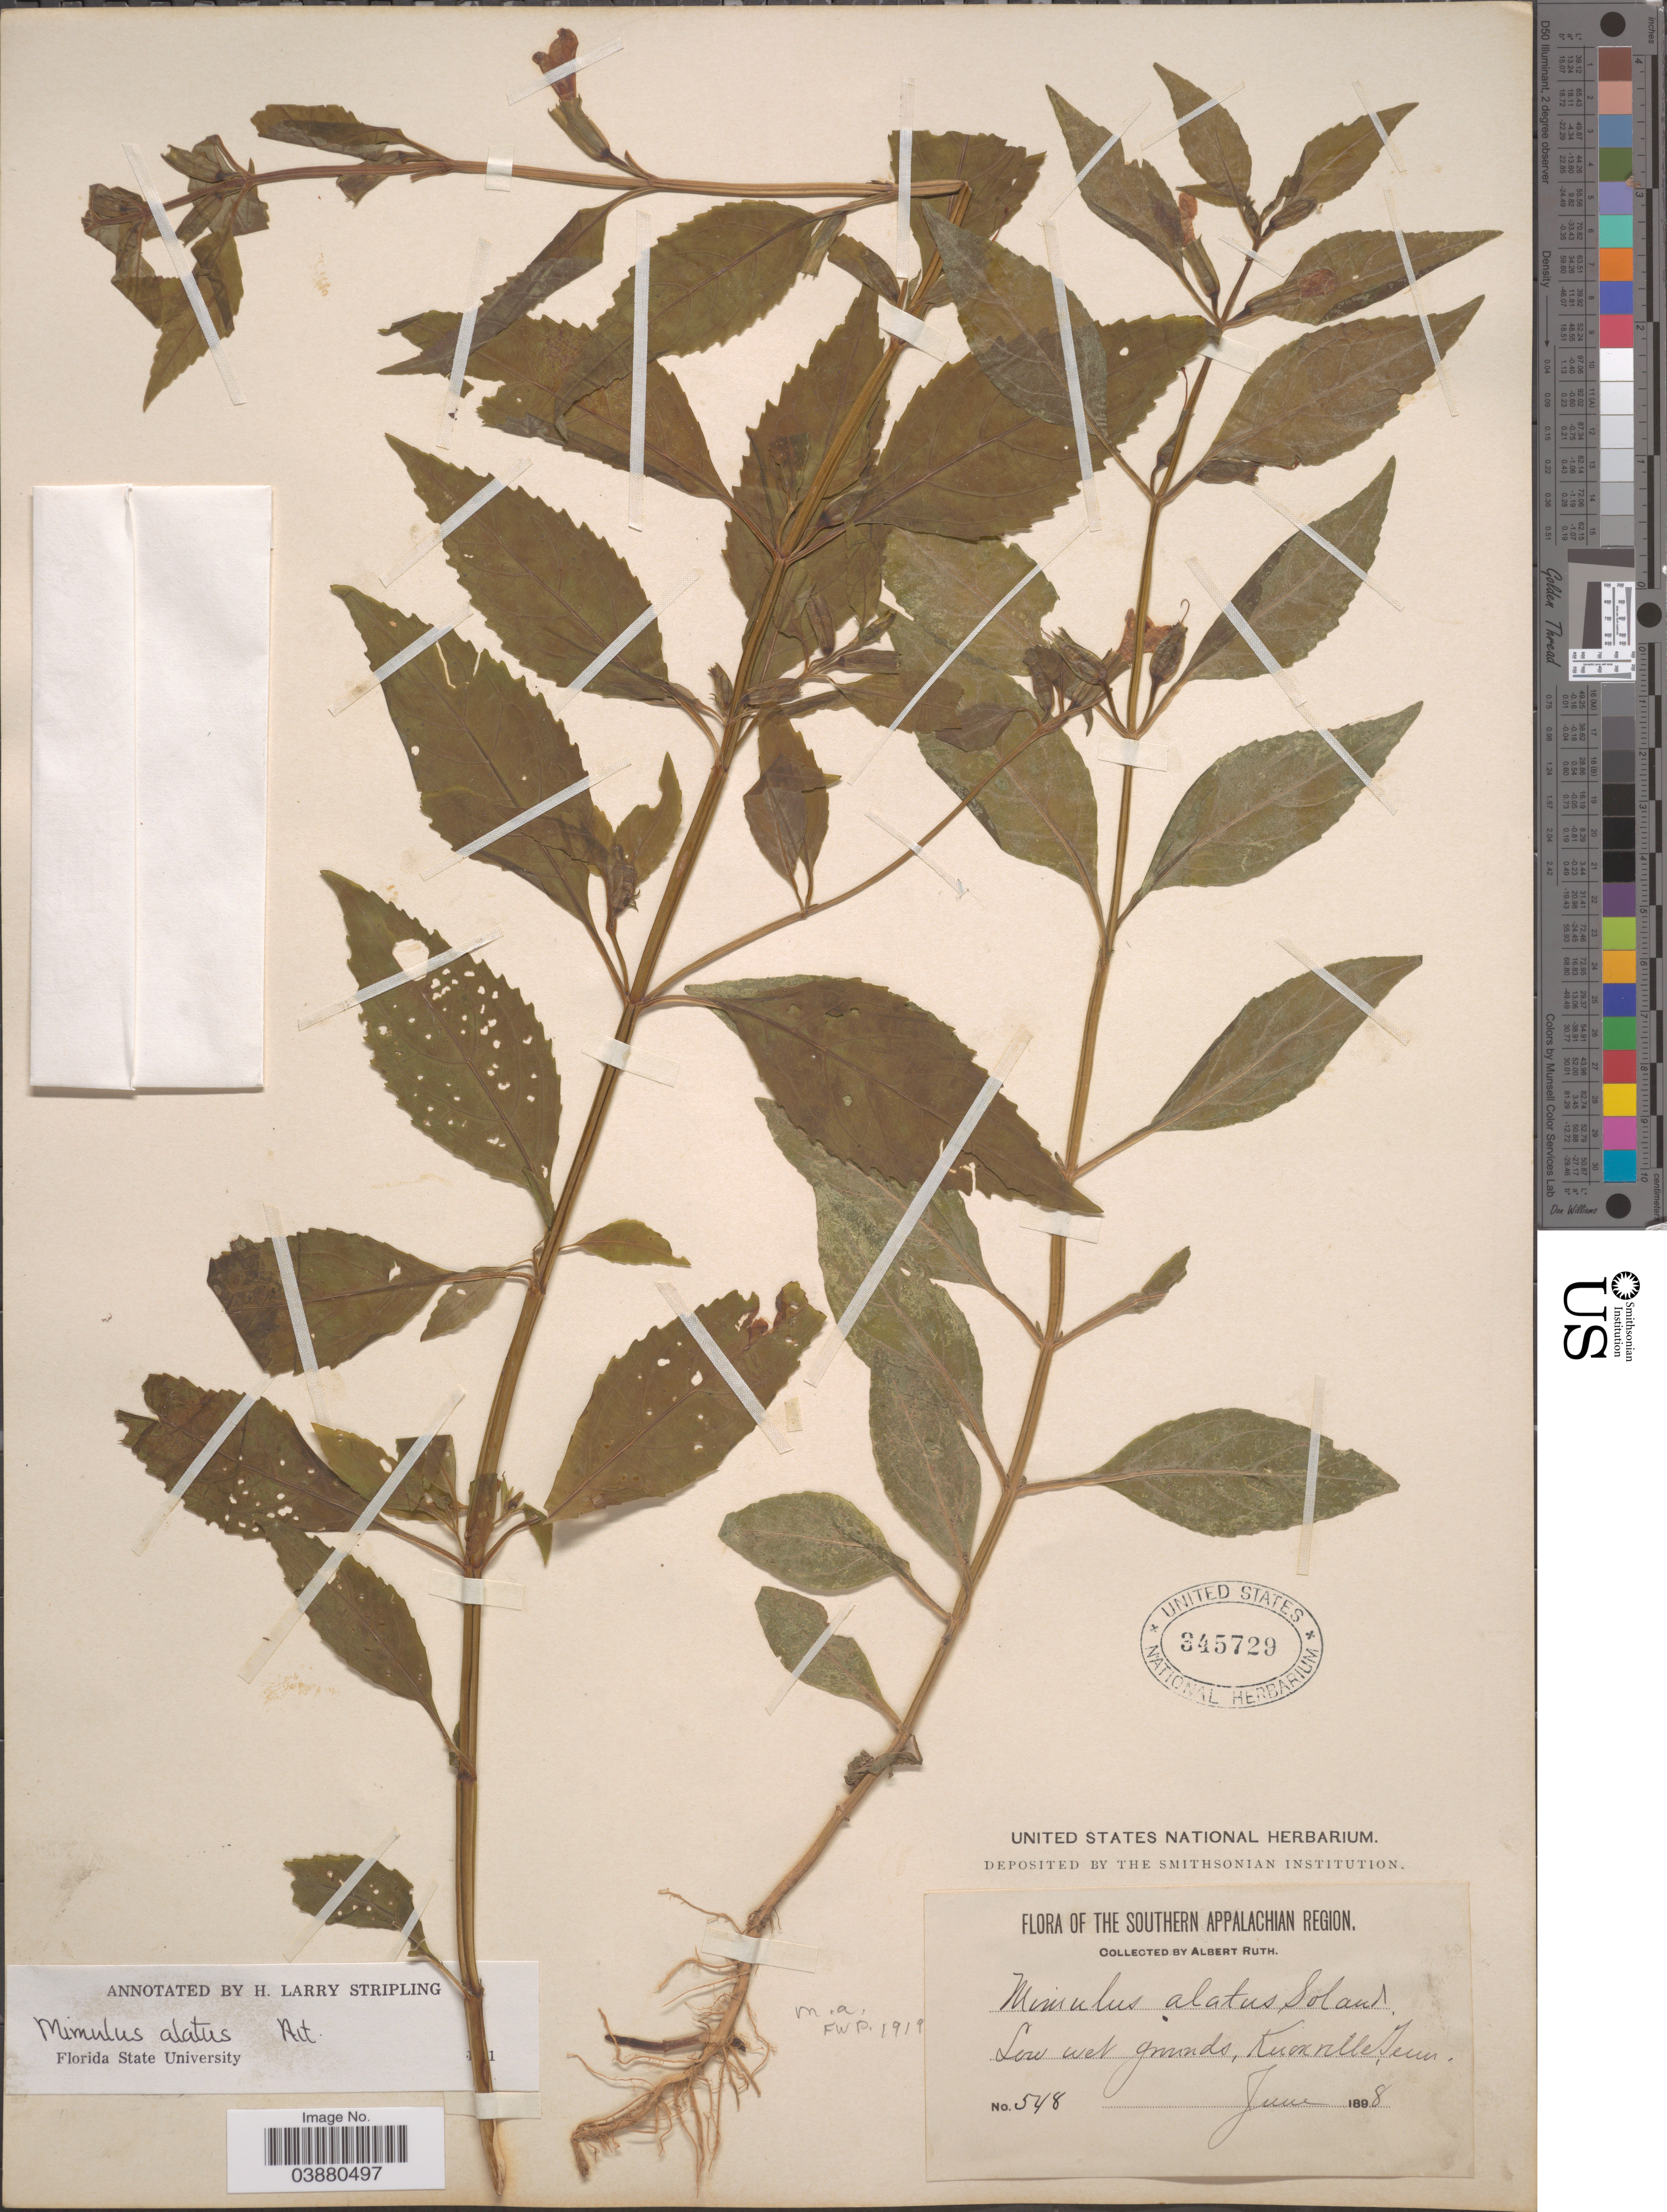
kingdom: Plantae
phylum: Tracheophyta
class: Magnoliopsida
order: Lamiales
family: Phrymaceae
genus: Mimulus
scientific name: Mimulus alatus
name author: Aiton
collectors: A. Ruth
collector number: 548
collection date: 1898-06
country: United States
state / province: Tennessee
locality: Southern Appalachian Region. Knoxville.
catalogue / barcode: US 345729